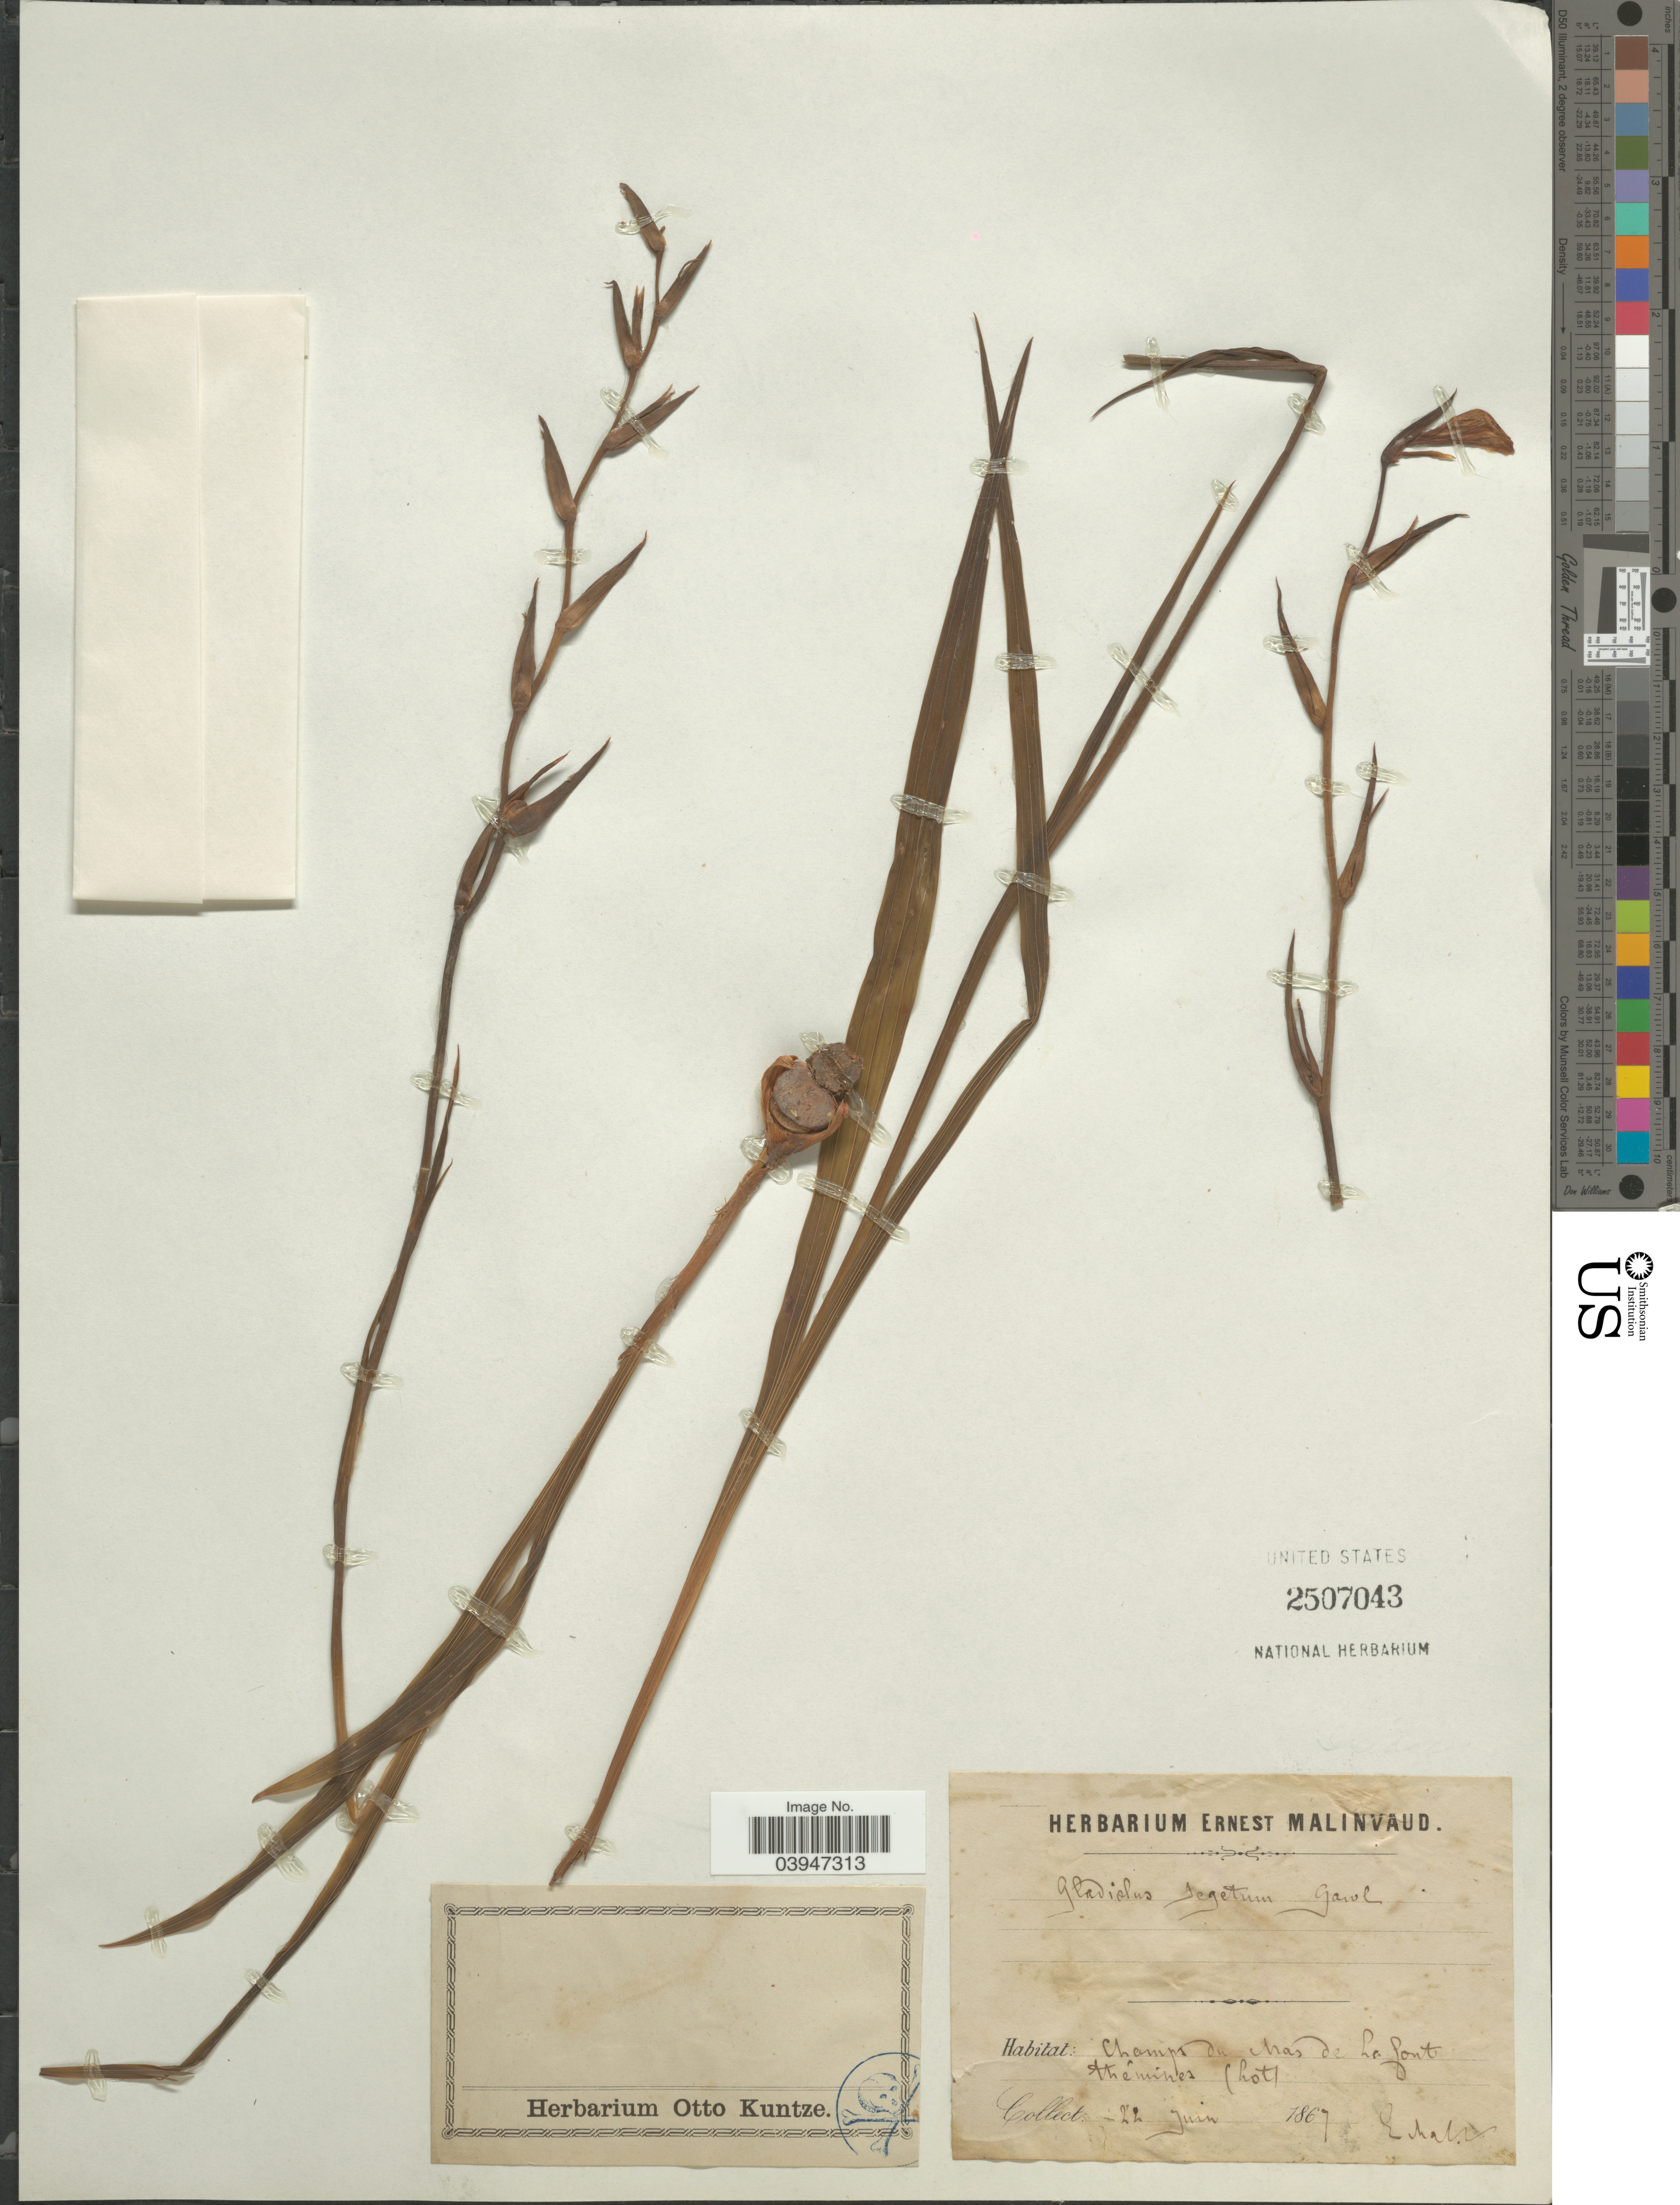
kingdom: Plantae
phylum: Tracheophyta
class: Liliopsida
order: Asparagales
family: Iridaceae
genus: Gladiolus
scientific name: Gladiolus segetum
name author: Ker Gawl.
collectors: E. Malinvaud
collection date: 1867-06-22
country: France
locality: Champs du Mas de La Font the mines. (Lot).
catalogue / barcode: US 2507043